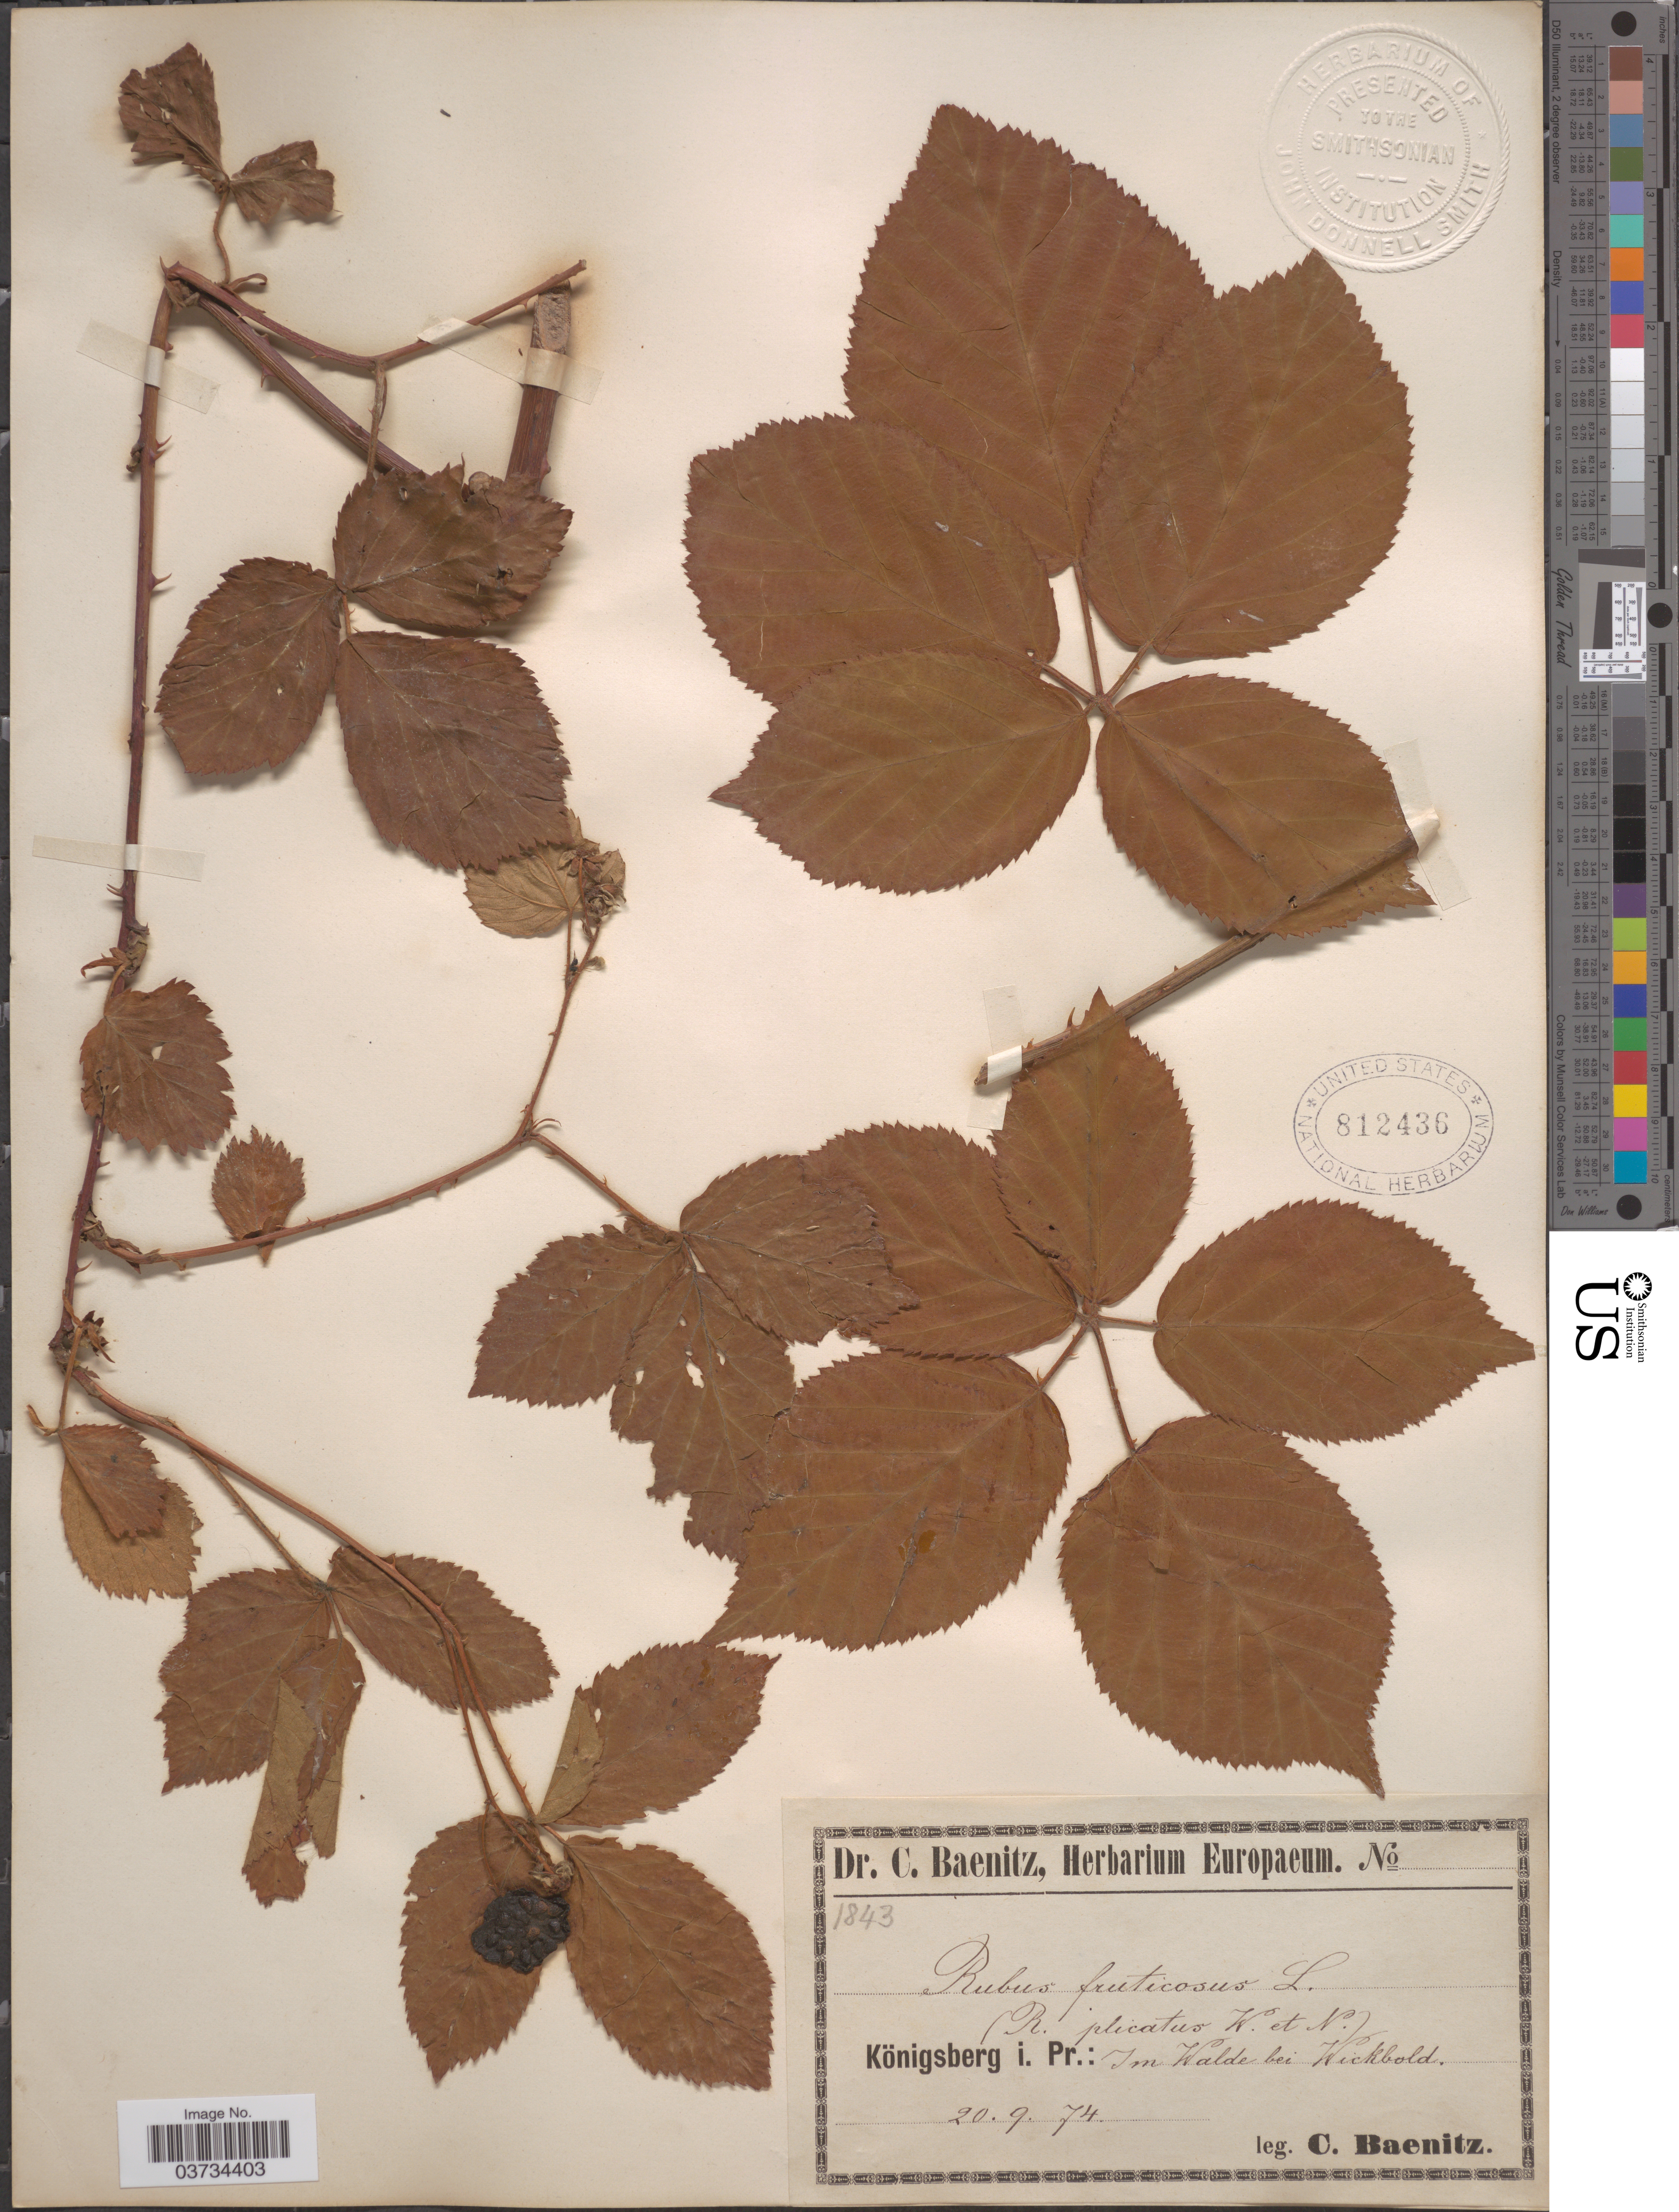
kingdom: Plantae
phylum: Tracheophyta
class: Magnoliopsida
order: Rosales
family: Rosaceae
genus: Rubus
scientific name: Rubus fruticosus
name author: L.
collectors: C. G. Baenitz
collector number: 1843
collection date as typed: Transcribed d/m/y: 20/9/74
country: Russian Federation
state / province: Kaliningrad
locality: Königsberg i. Pr.: Im Walde bei Wickbold.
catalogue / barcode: US 812436